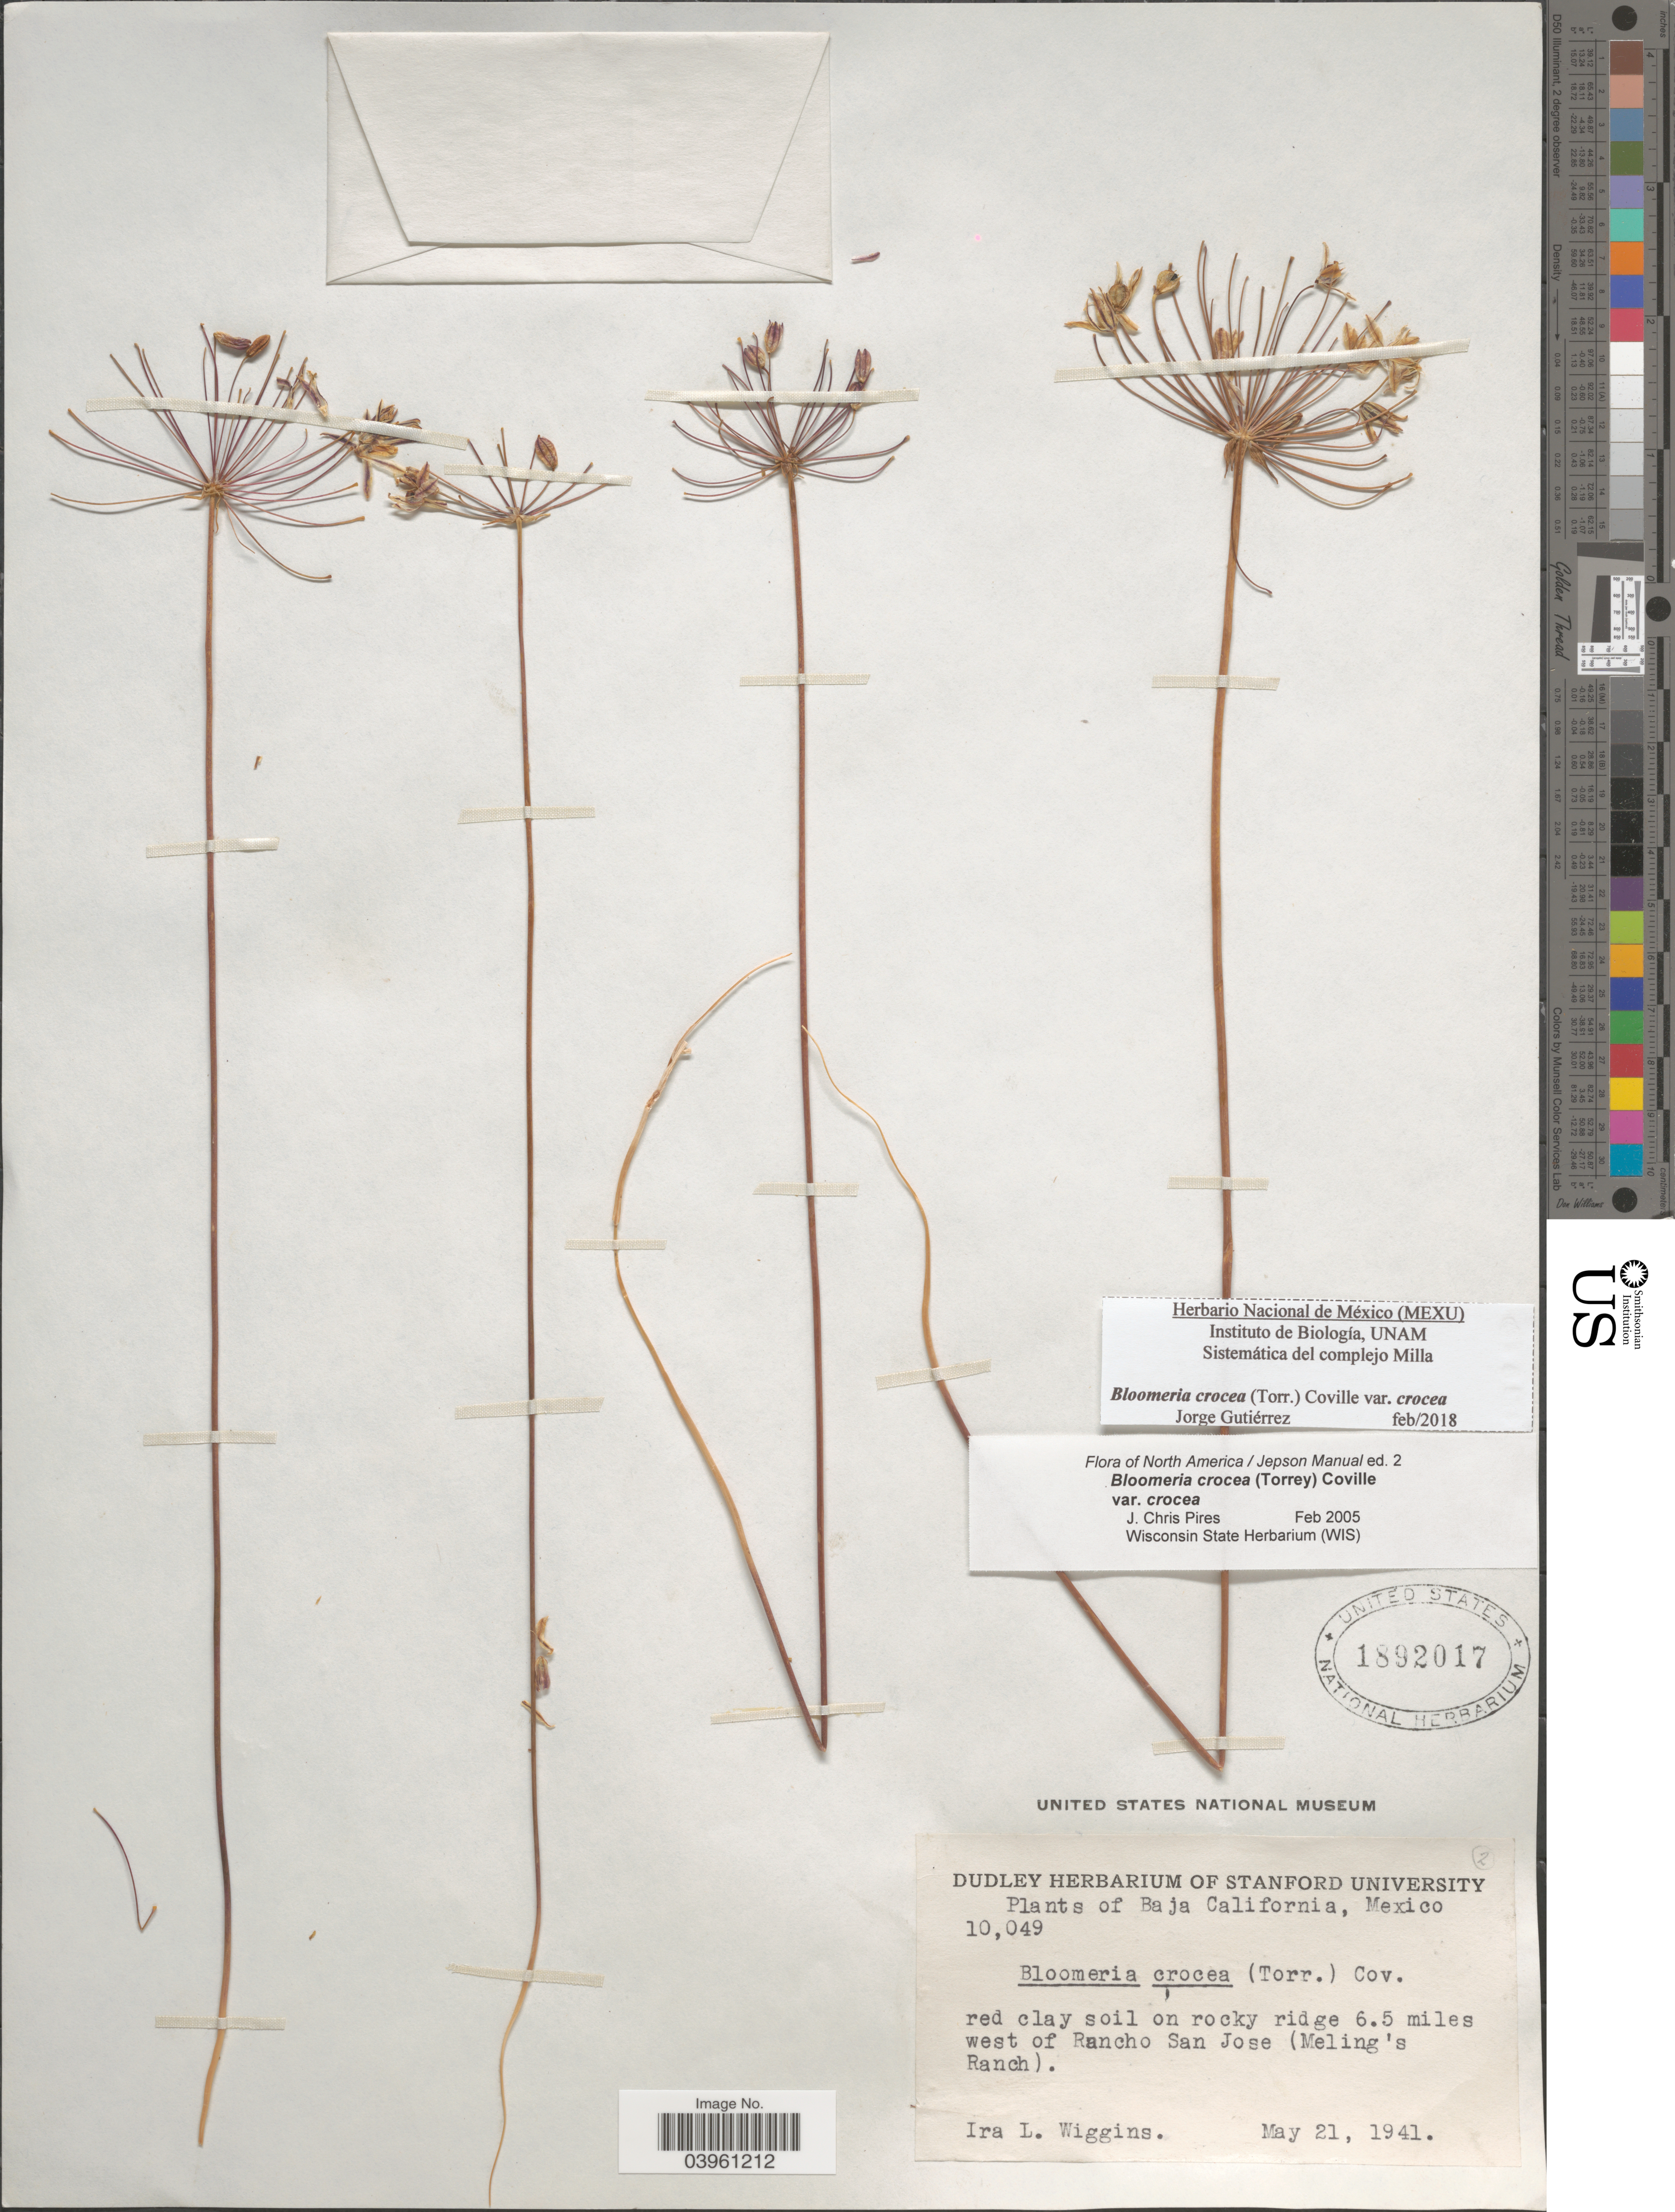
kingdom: Plantae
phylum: Tracheophyta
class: Liliopsida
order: Asparagales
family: Asparagaceae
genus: Bloomeria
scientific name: Bloomeria crocea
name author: (Torr.) Coville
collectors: I. L. Wiggins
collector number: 10049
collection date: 1941-05-21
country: Mexico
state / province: Baja California Norte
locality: On rocky ridge 6.5 miles west of Rancho San Jose (Meling's Ranch).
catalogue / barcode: US 1892017